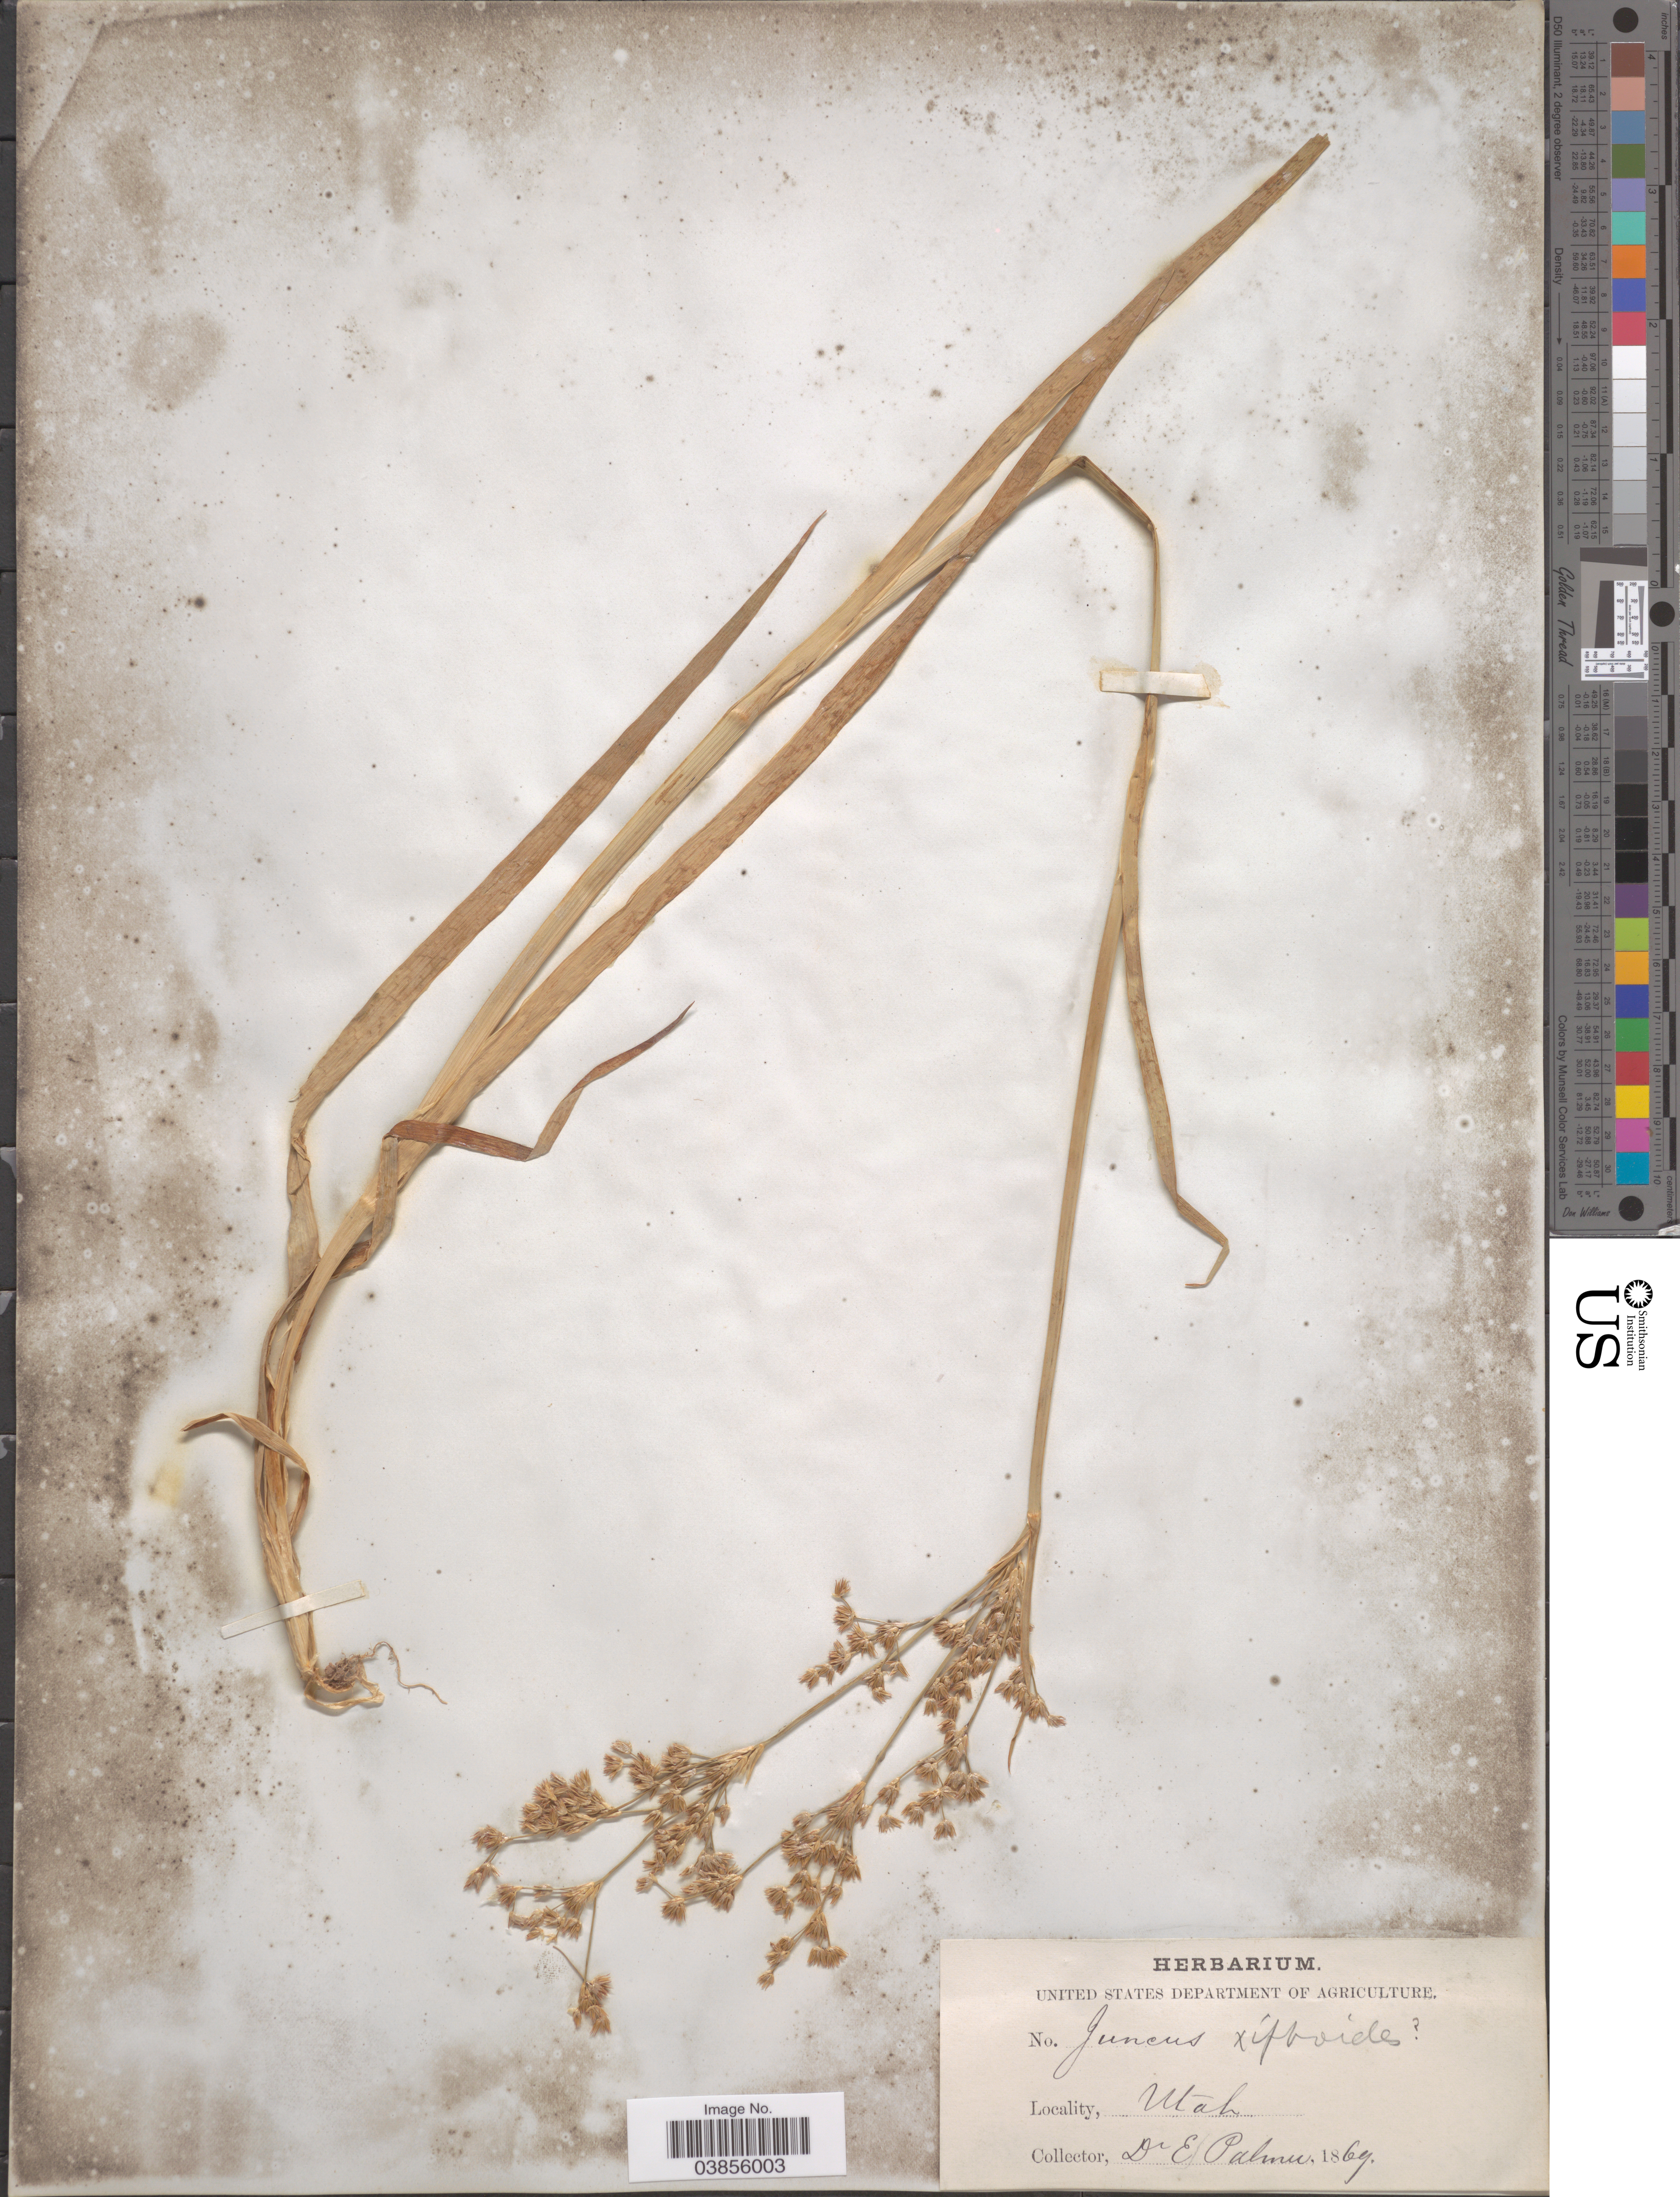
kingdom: Plantae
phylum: Tracheophyta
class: Liliopsida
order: Poales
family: Juncaceae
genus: Juncus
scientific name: Juncus oxymeris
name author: Engelm.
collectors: E. Palmer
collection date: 1869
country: United States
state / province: Utah